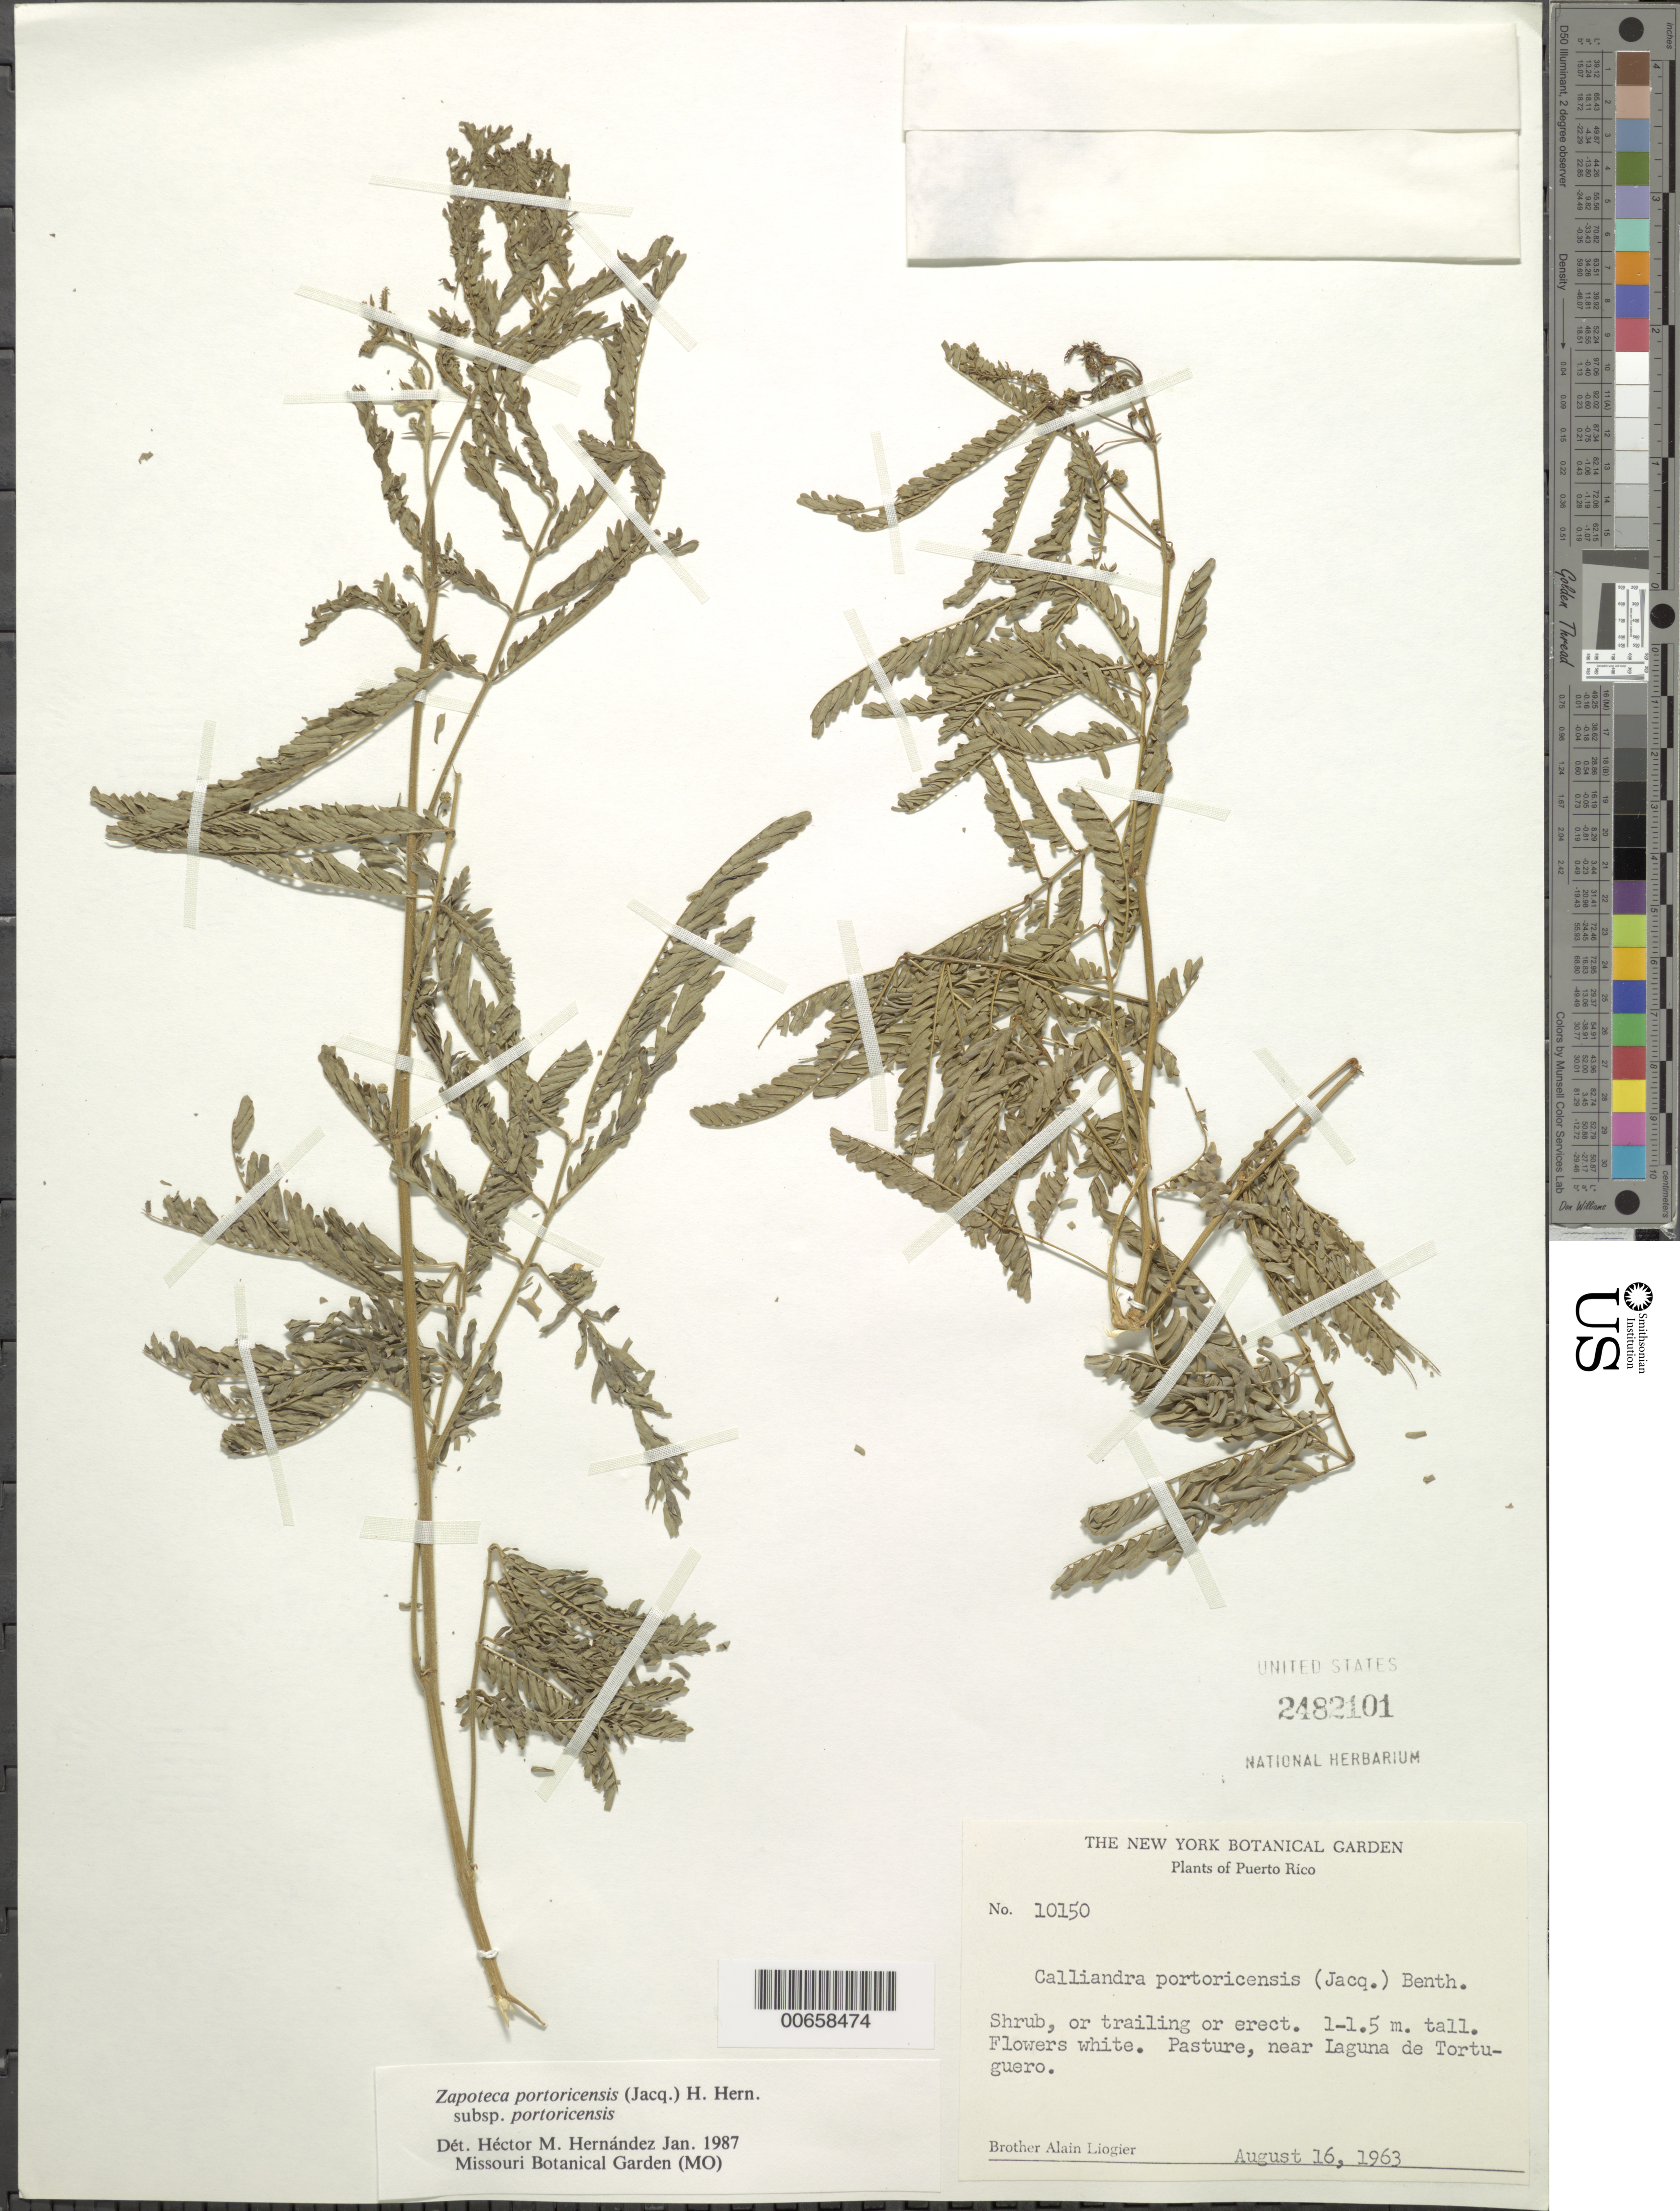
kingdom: Plantae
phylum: Tracheophyta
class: Magnoliopsida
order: Fabales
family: Fabaceae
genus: Zapoteca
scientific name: Zapoteca portoricensis subsp. portoricensis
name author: (Jacq.) H.M. Hern.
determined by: Hernandez, H. M., (MO), Missouri Botanical Garden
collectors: A. H. Liogier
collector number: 10150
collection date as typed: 16 Aug 1963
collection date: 1963-08-16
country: Puerto Rico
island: Greater Antilles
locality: Laguna de Tortuguero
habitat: Pasture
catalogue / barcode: US 2482101